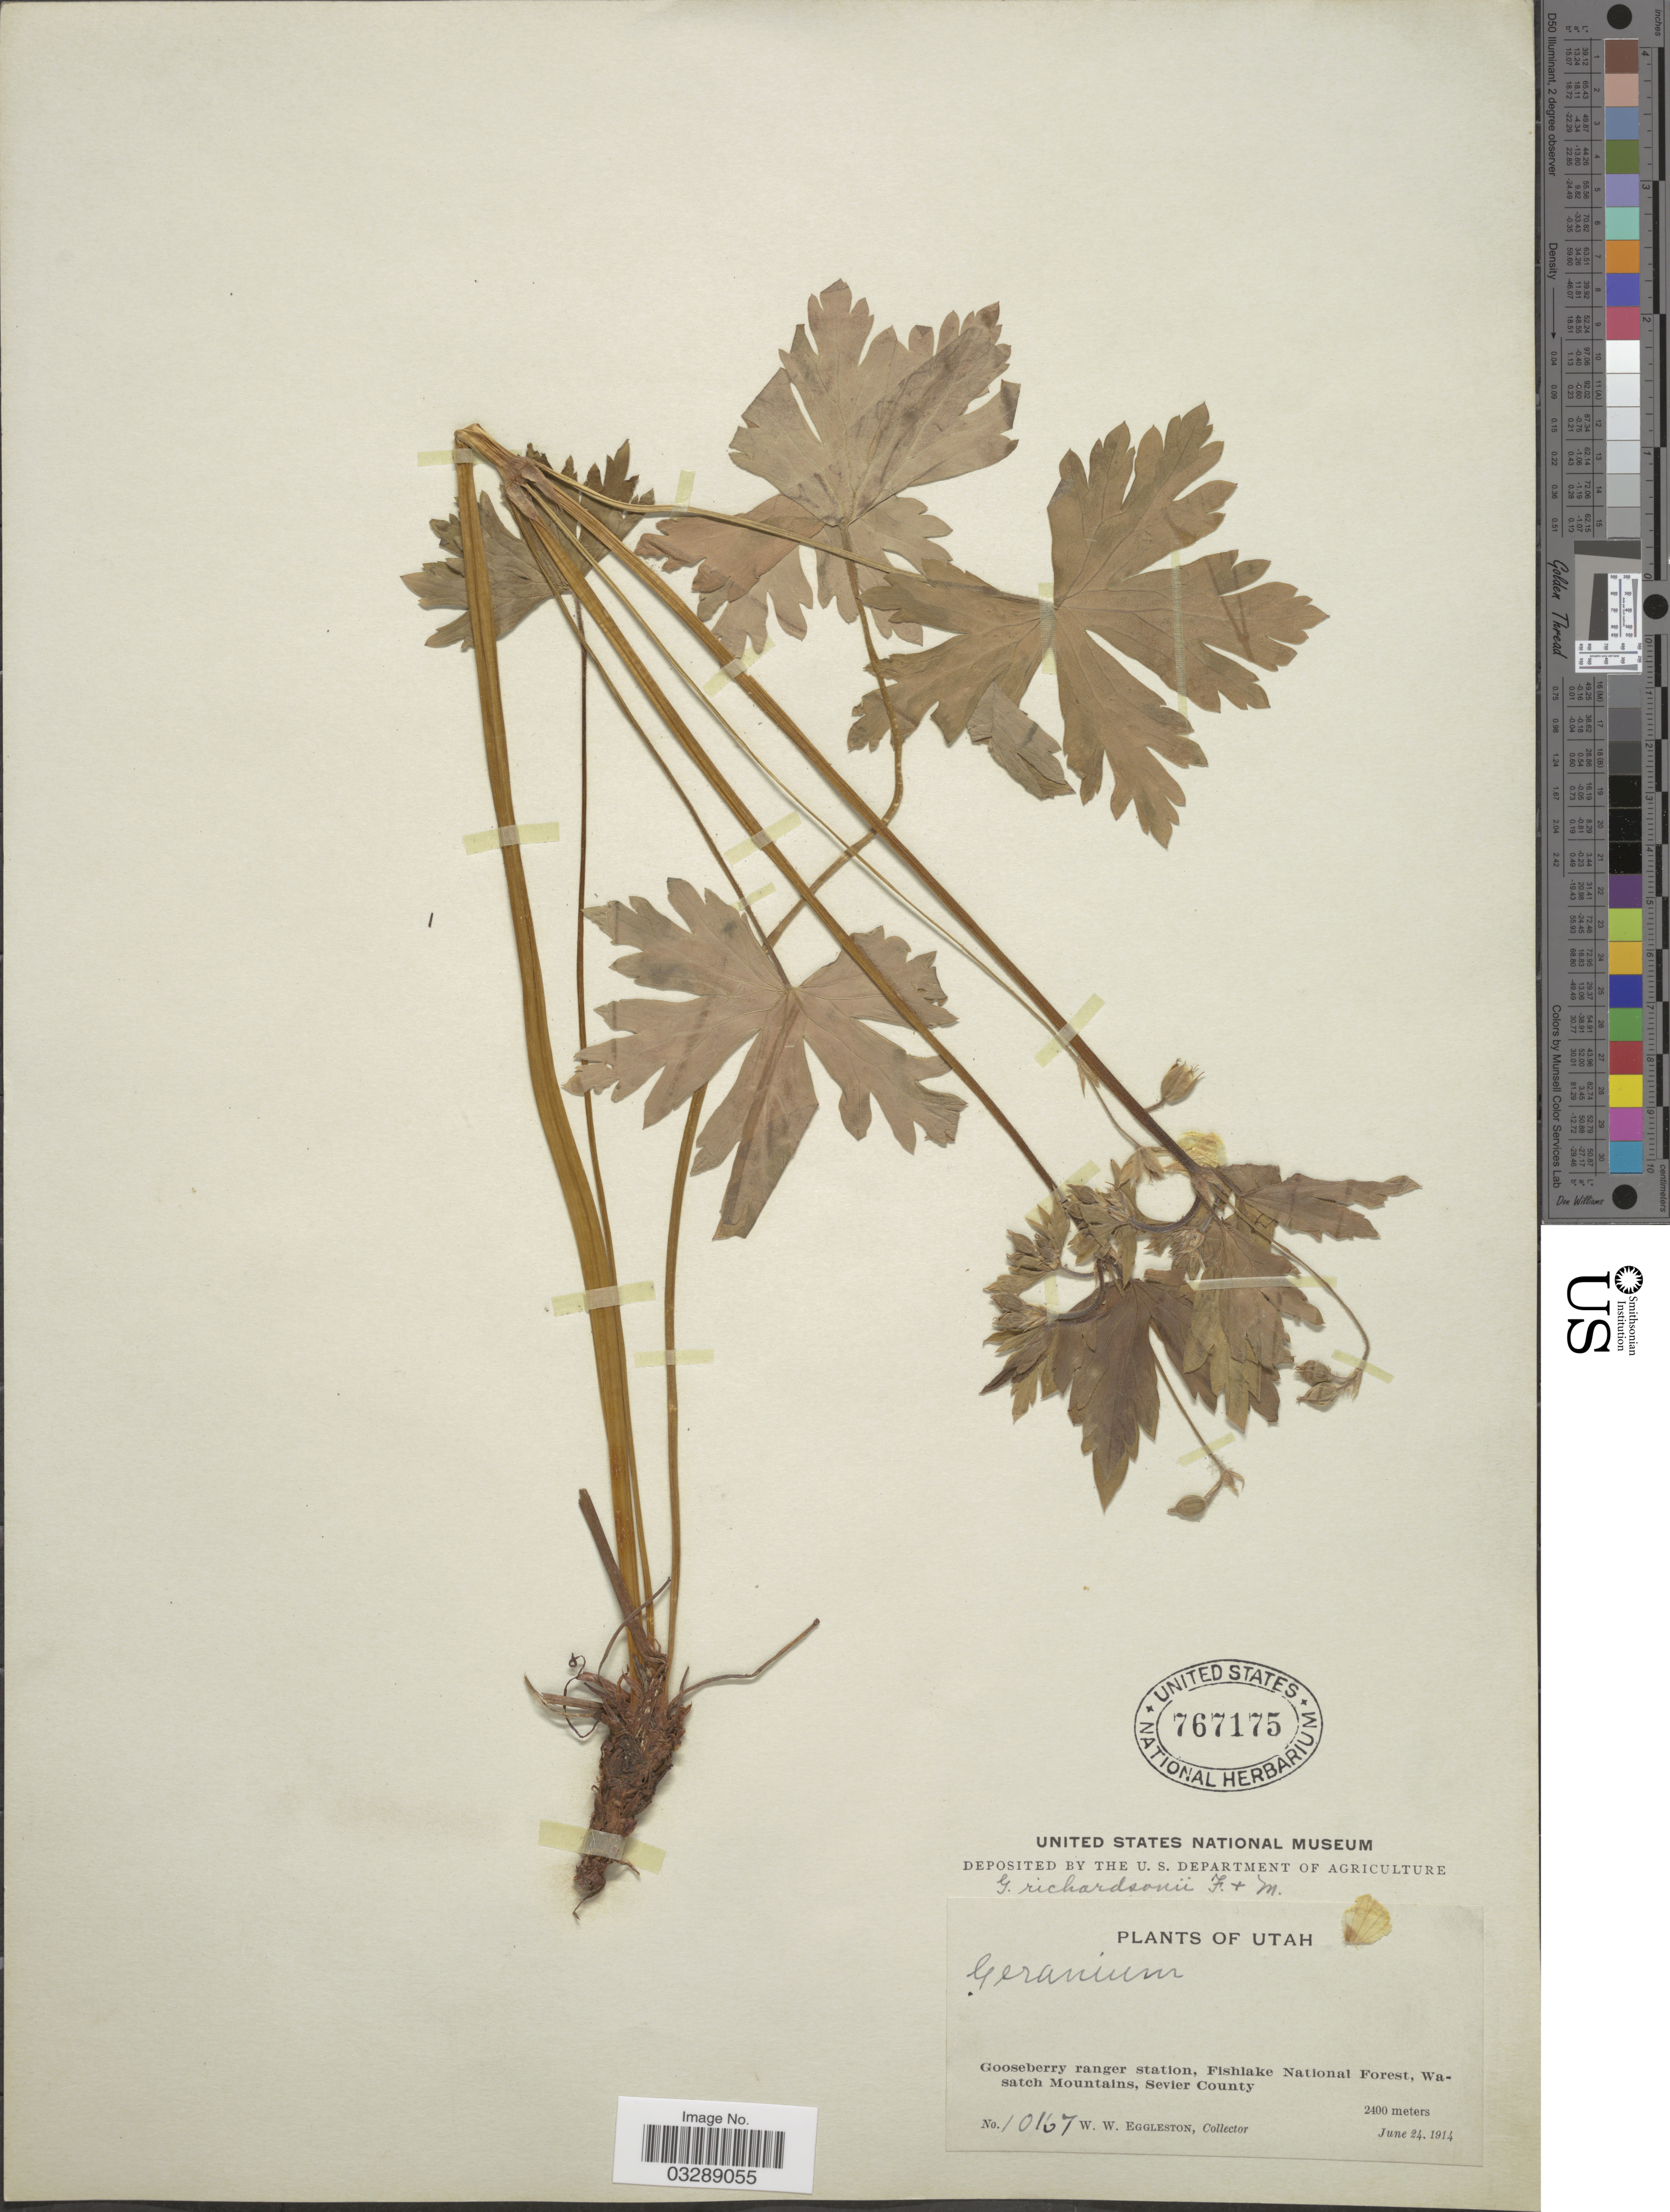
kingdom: Plantae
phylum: Tracheophyta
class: Magnoliopsida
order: Geraniales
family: Geraniaceae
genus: Geranium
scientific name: Geranium richardsonii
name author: Fisch. & Trautv.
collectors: W. W. Eggleston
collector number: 10167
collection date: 1914-06-24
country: United States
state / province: Utah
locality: Gooseberry ranger station, Fishlake National Forest, Wasatch Mountains, Sevier County.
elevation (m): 2400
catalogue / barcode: US 767175